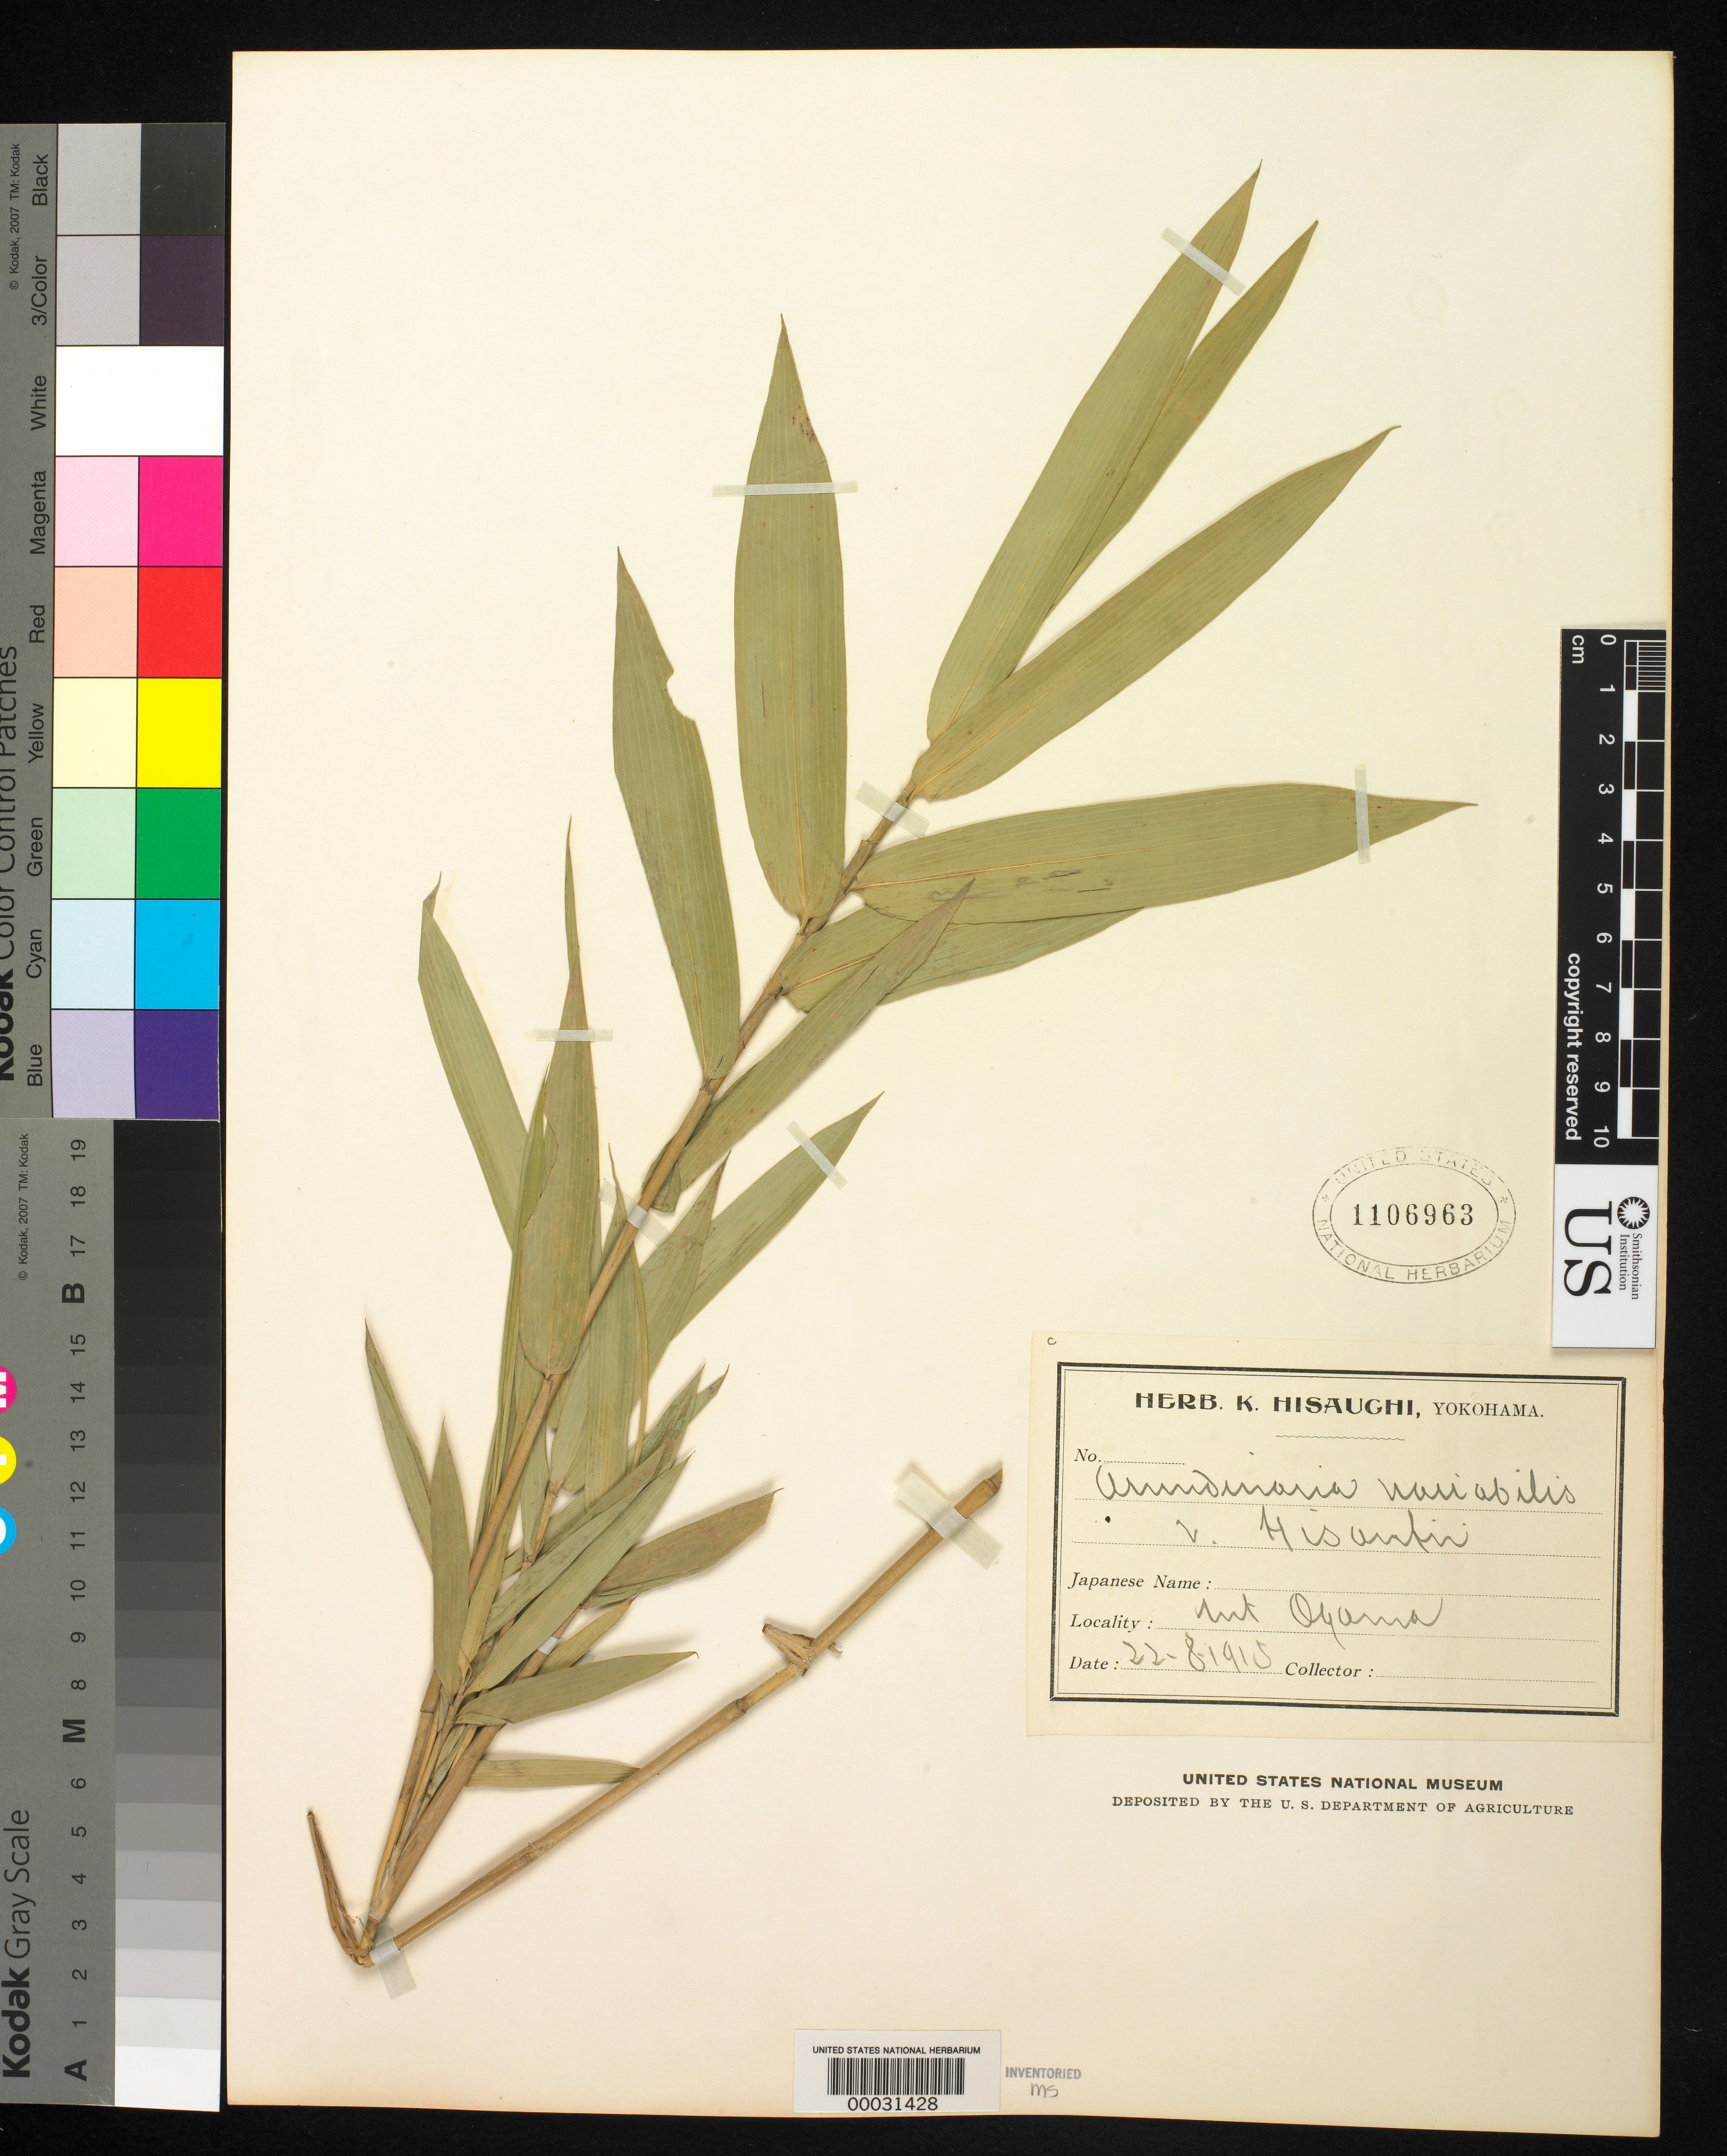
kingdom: Plantae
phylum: Tracheophyta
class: Liliopsida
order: Poales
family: Poaceae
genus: Pleioblastus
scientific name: Pleioblastus fortunei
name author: (Van Houtte) Nakai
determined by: Poaceae Reorganization Project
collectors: K. Hisauchi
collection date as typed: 22 Aug 1915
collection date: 1915-08-22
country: Japan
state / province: Kanagawa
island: Honshu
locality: Yokohama, mt. oyoma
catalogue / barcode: US 1106963